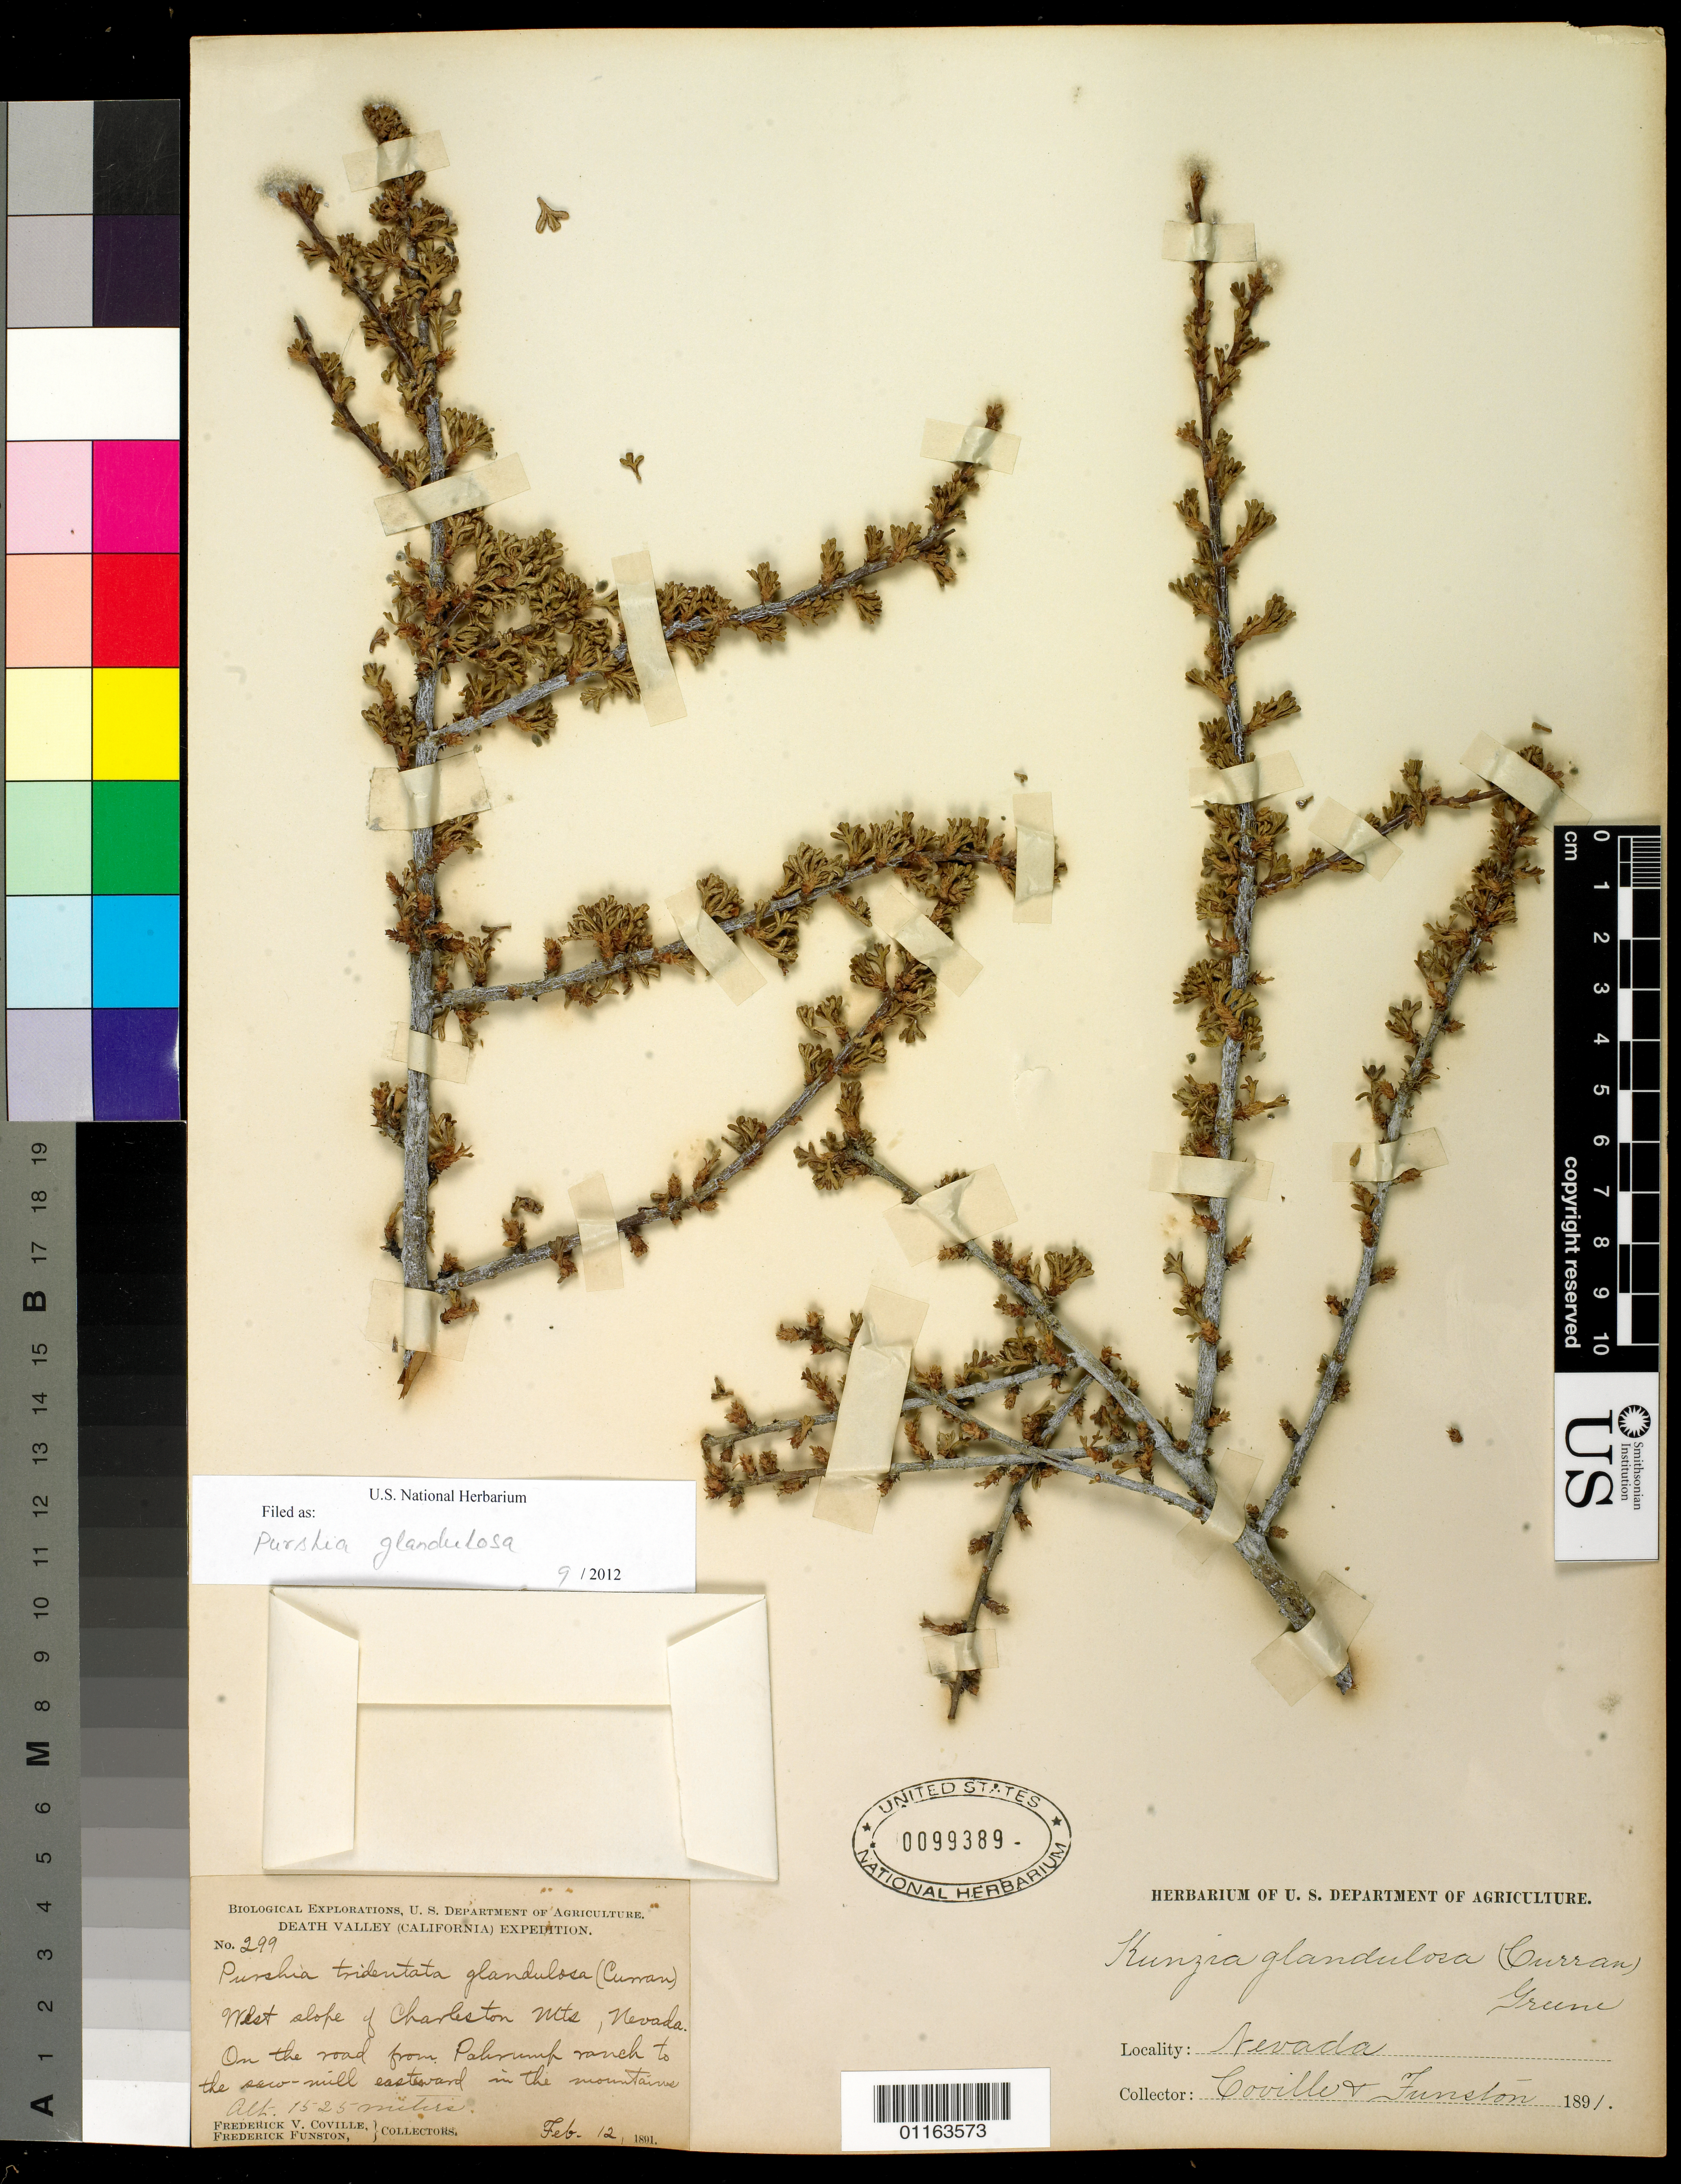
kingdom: Plantae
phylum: Tracheophyta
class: Magnoliopsida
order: Rosales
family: Rosaceae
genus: Purshia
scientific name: Purshia glandulosa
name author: Curran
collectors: F. V. Coville & F. Funston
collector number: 299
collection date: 1891-02-12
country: United States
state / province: Nevada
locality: West slope of Charleston Mts.,on the road from Pahrump ranch to the saw mill eastward in the mountain.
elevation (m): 1525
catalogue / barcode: US 99389